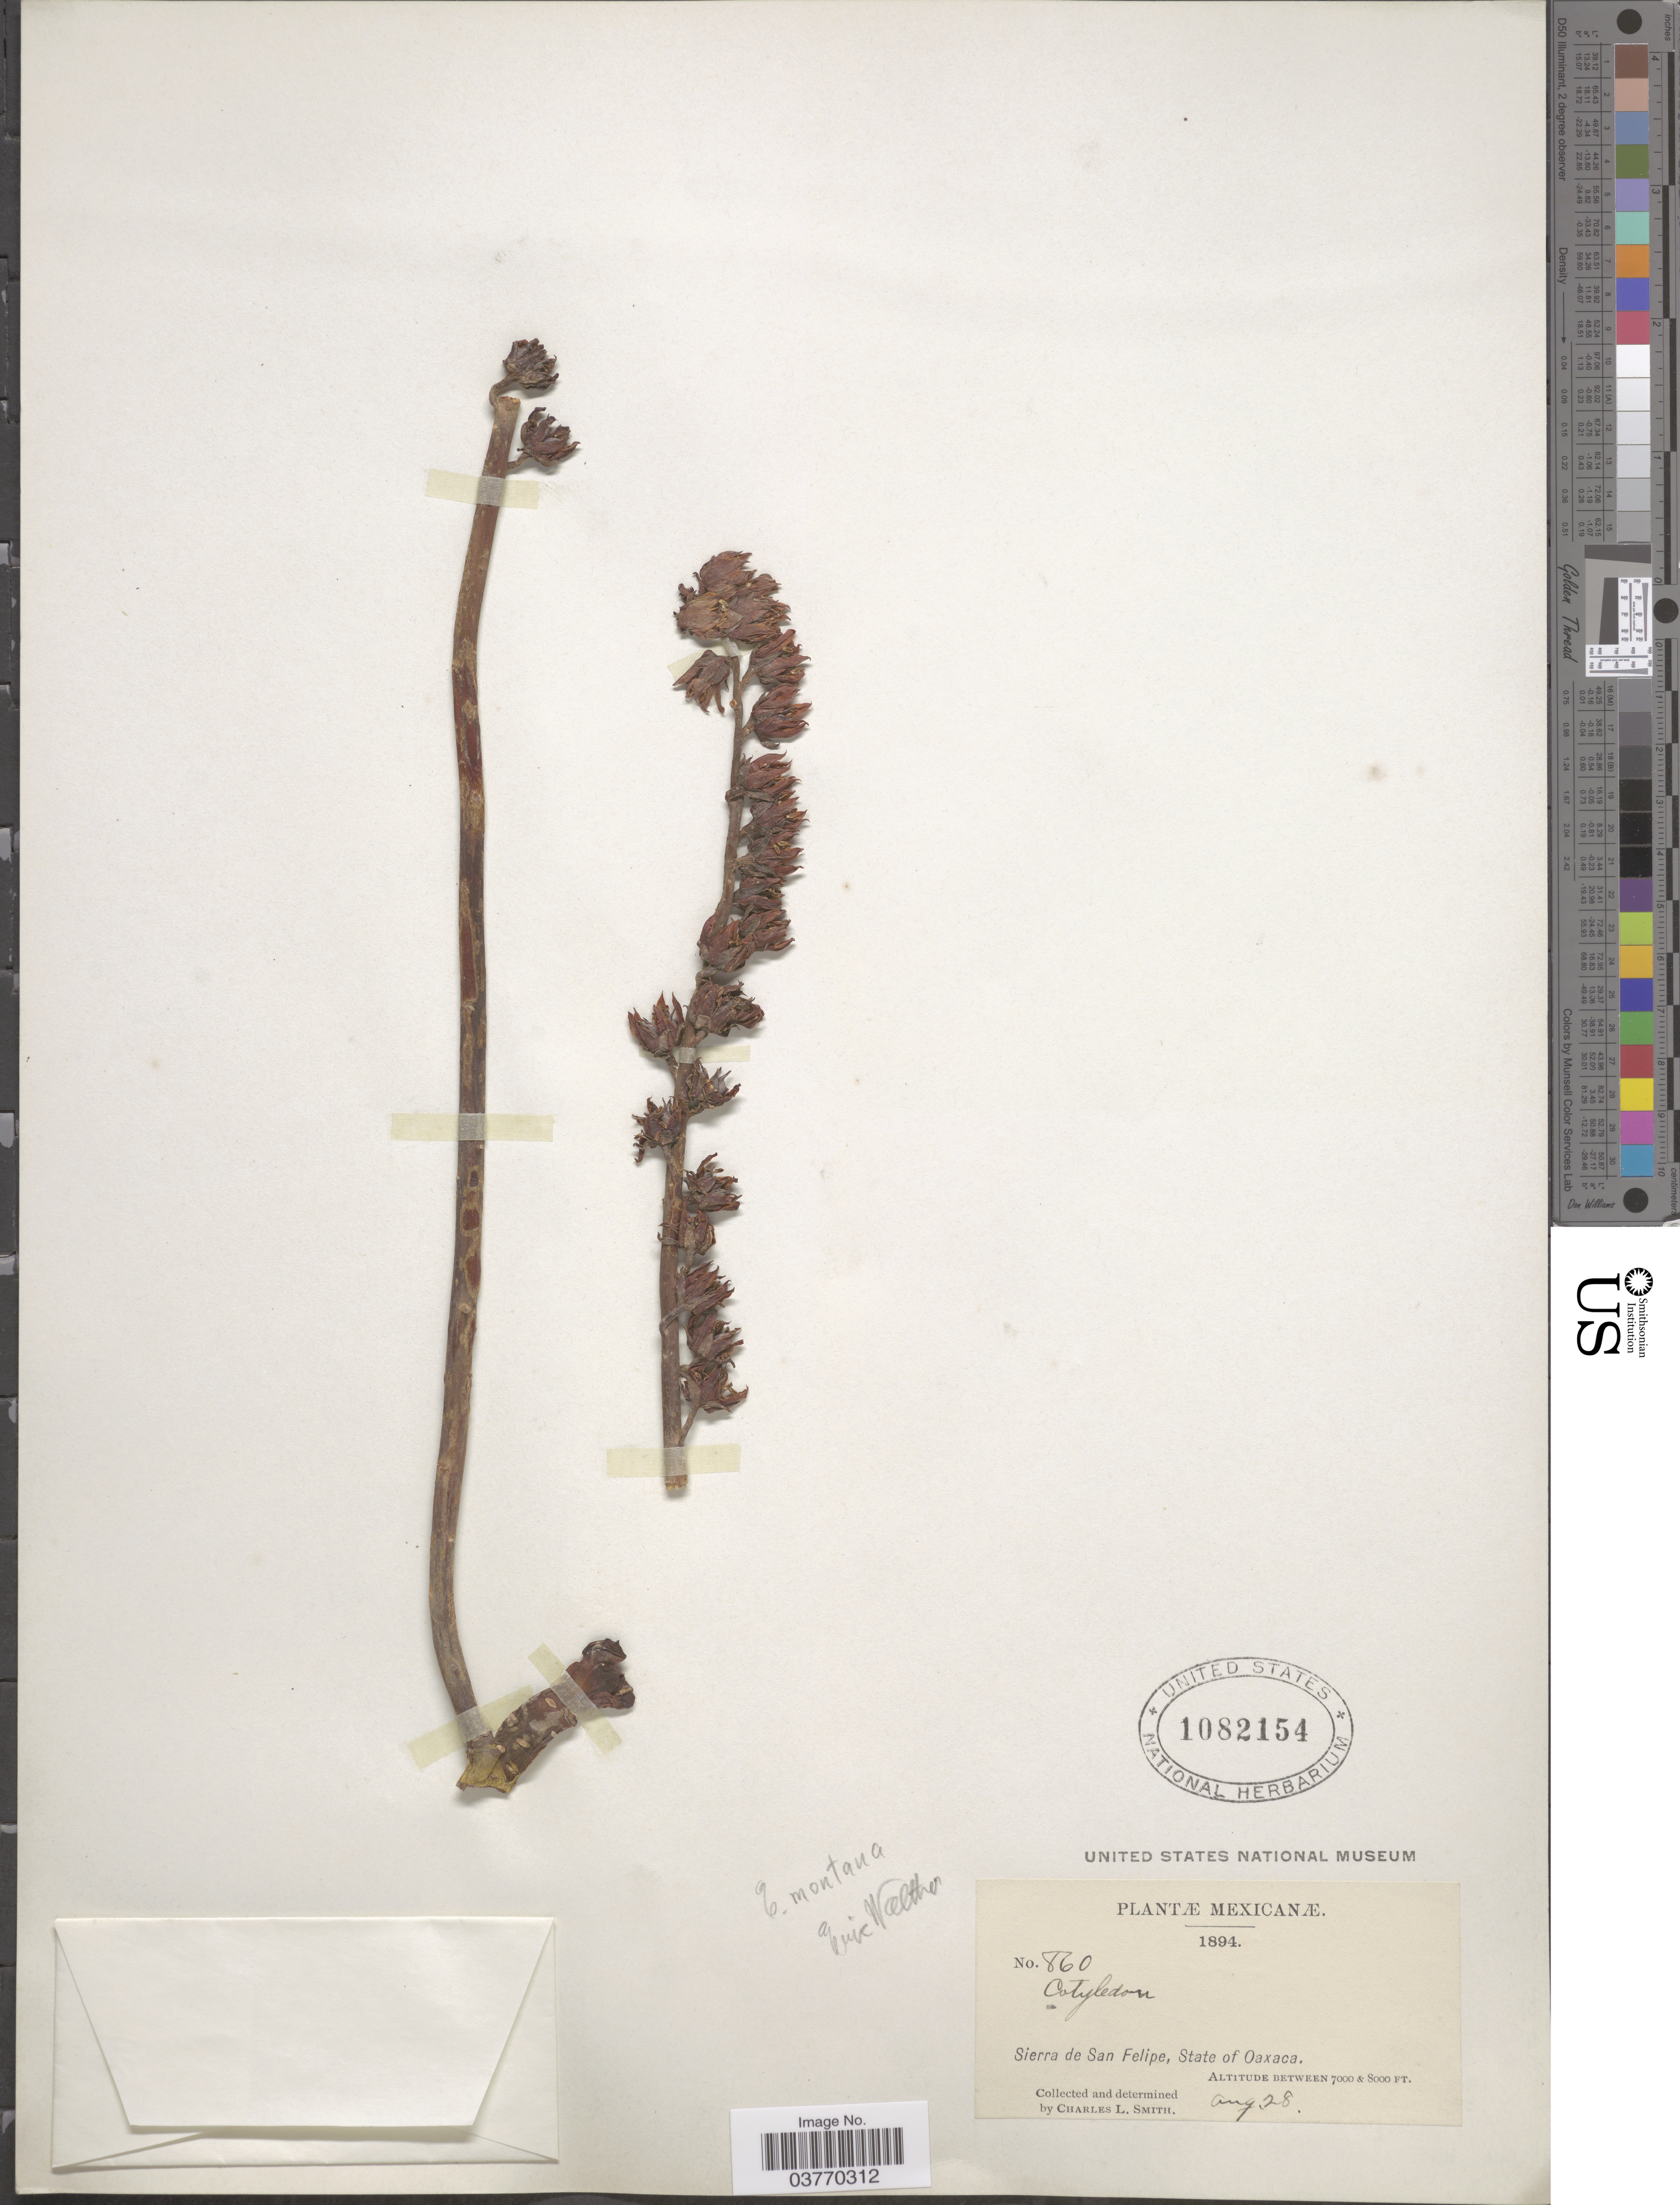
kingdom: Plantae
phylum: Tracheophyta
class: Magnoliopsida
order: Saxifragales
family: Crassulaceae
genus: Echeveria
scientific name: Echeveria montana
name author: Rose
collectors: C. L. Smith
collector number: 860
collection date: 1894-08-28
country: Mexico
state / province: Oaxaca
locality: Sierra de San Felipe.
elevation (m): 2134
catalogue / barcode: US 1082154